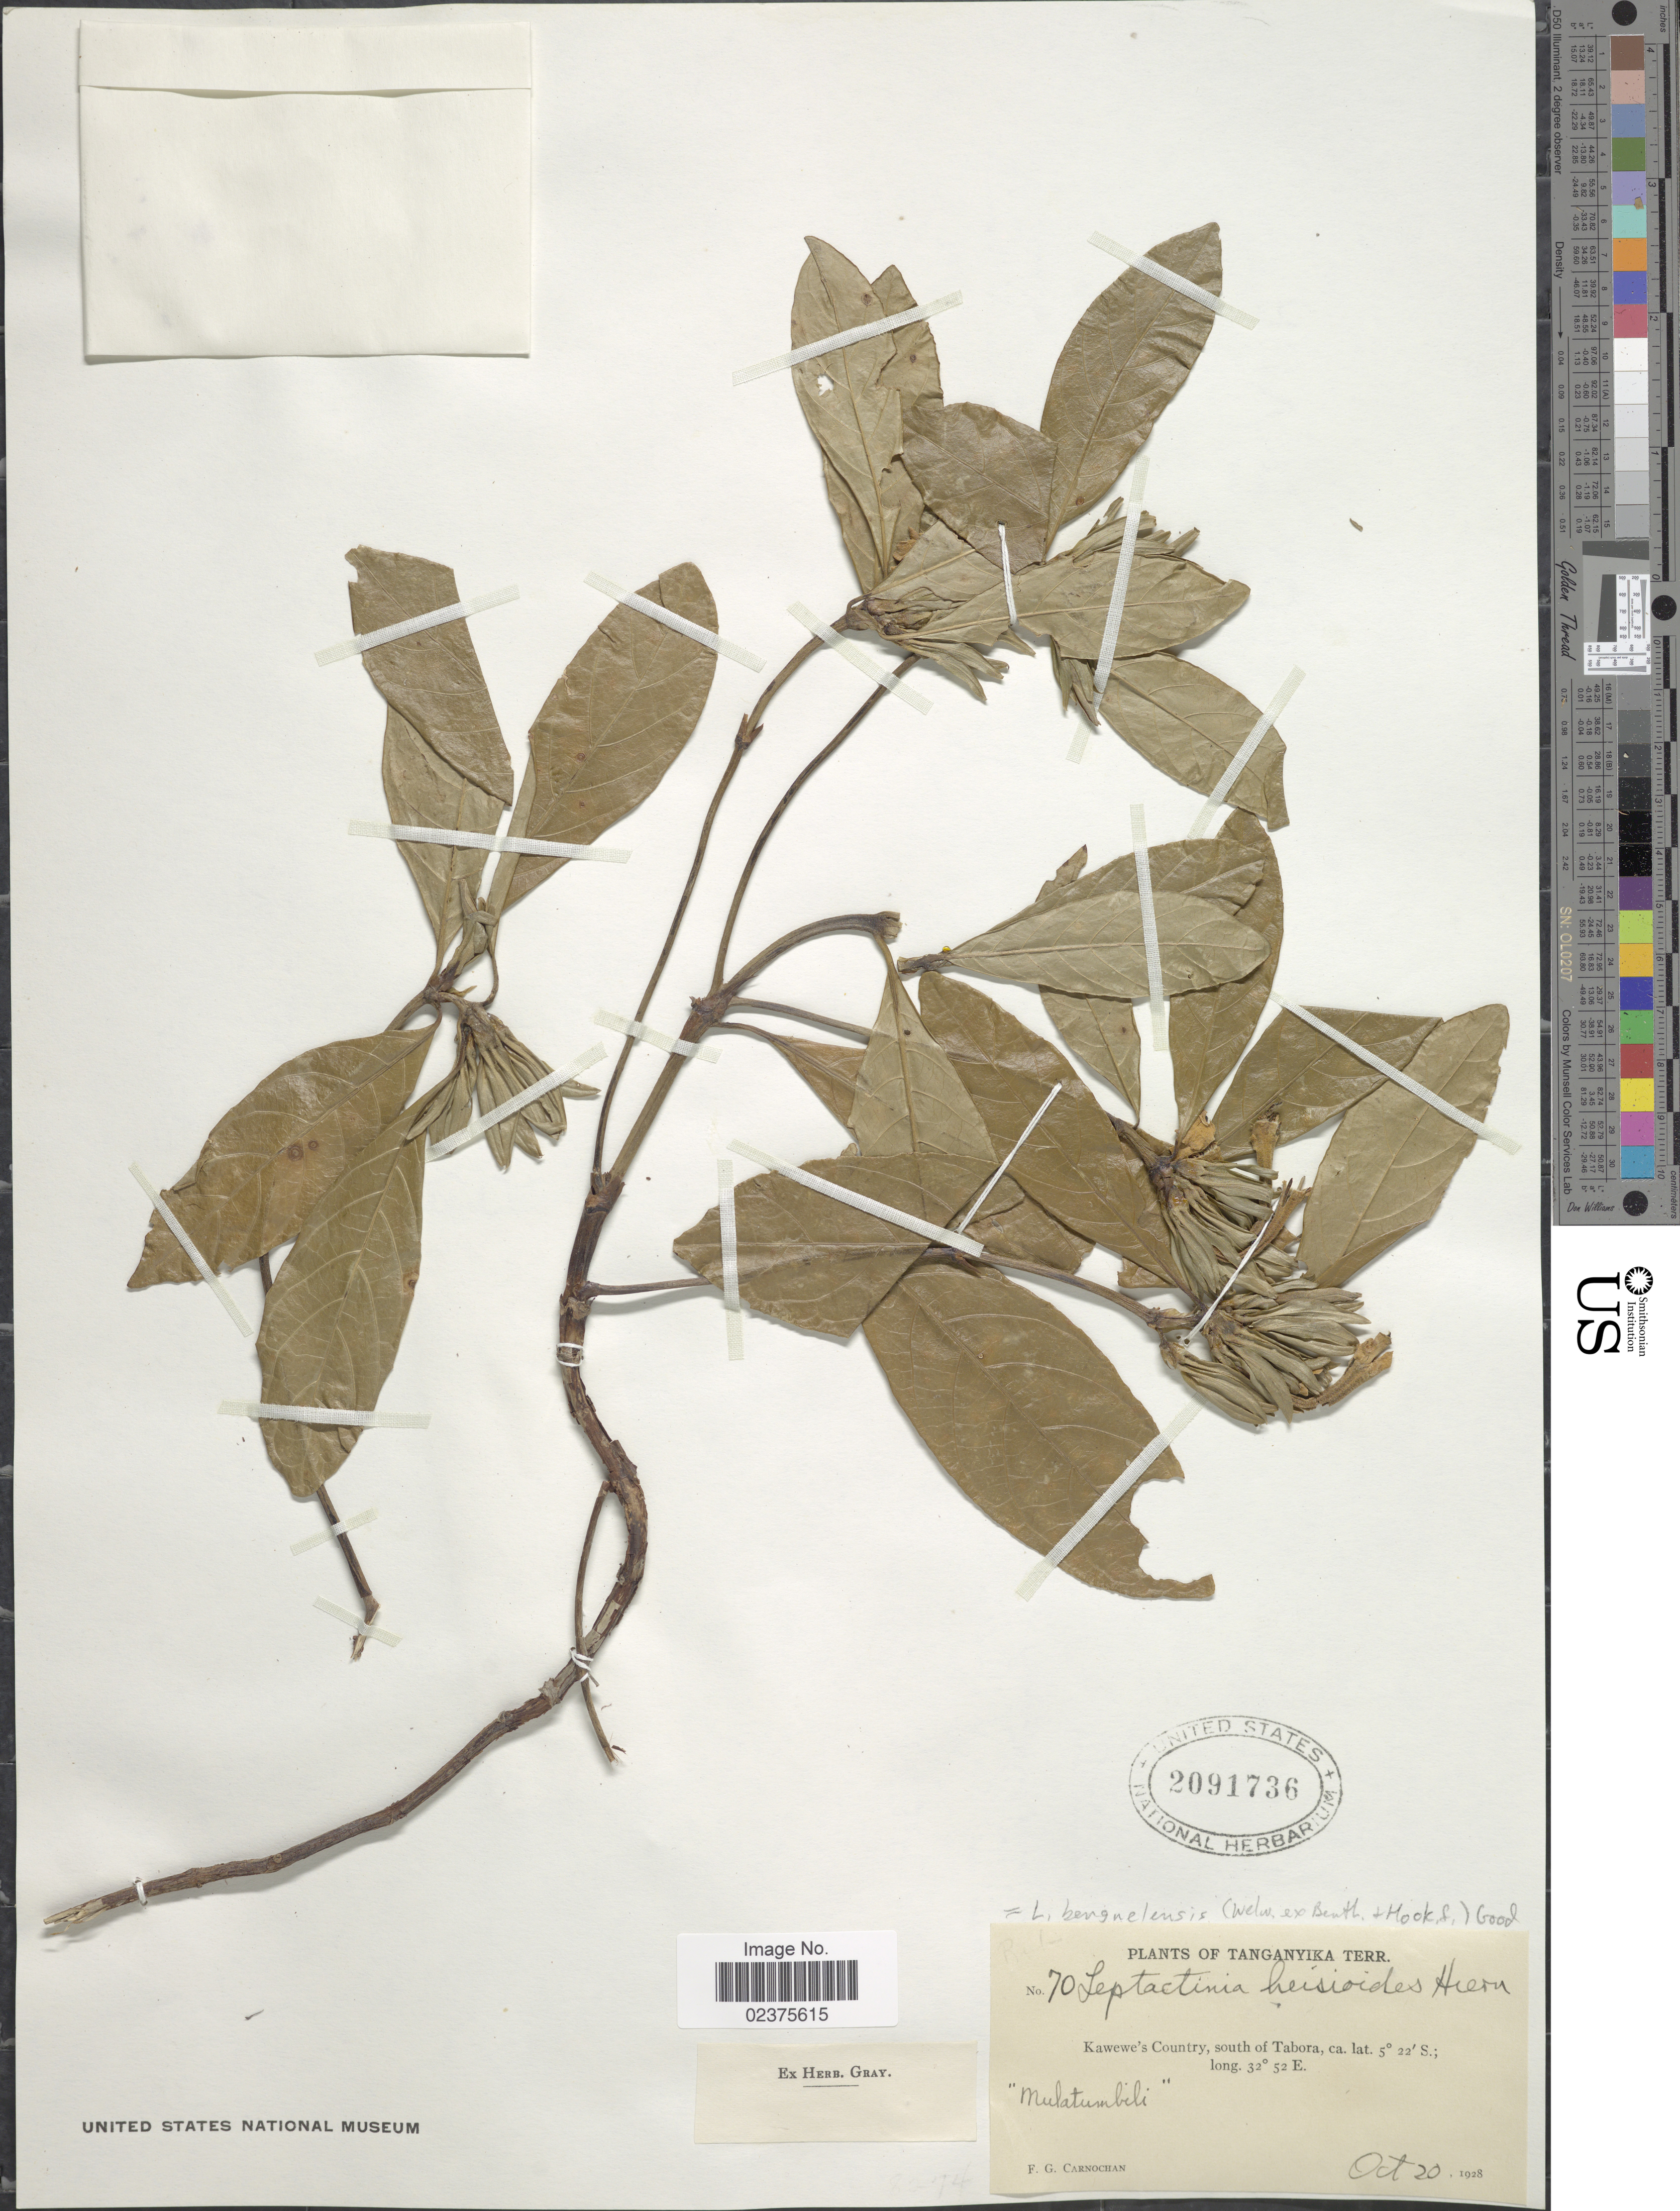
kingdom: Plantae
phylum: Tracheophyta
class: Magnoliopsida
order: Gentianales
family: Rubiaceae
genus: Leptactina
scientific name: Leptactina benguelensis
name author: (Welw. ex Benth. & Hook. f.) R.D. Good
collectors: F. Carnochan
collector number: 70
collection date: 1928-10-20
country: Tanzania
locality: Tanganyika Terr. Kawewe's Country, south of Tabora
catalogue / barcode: US 2091736